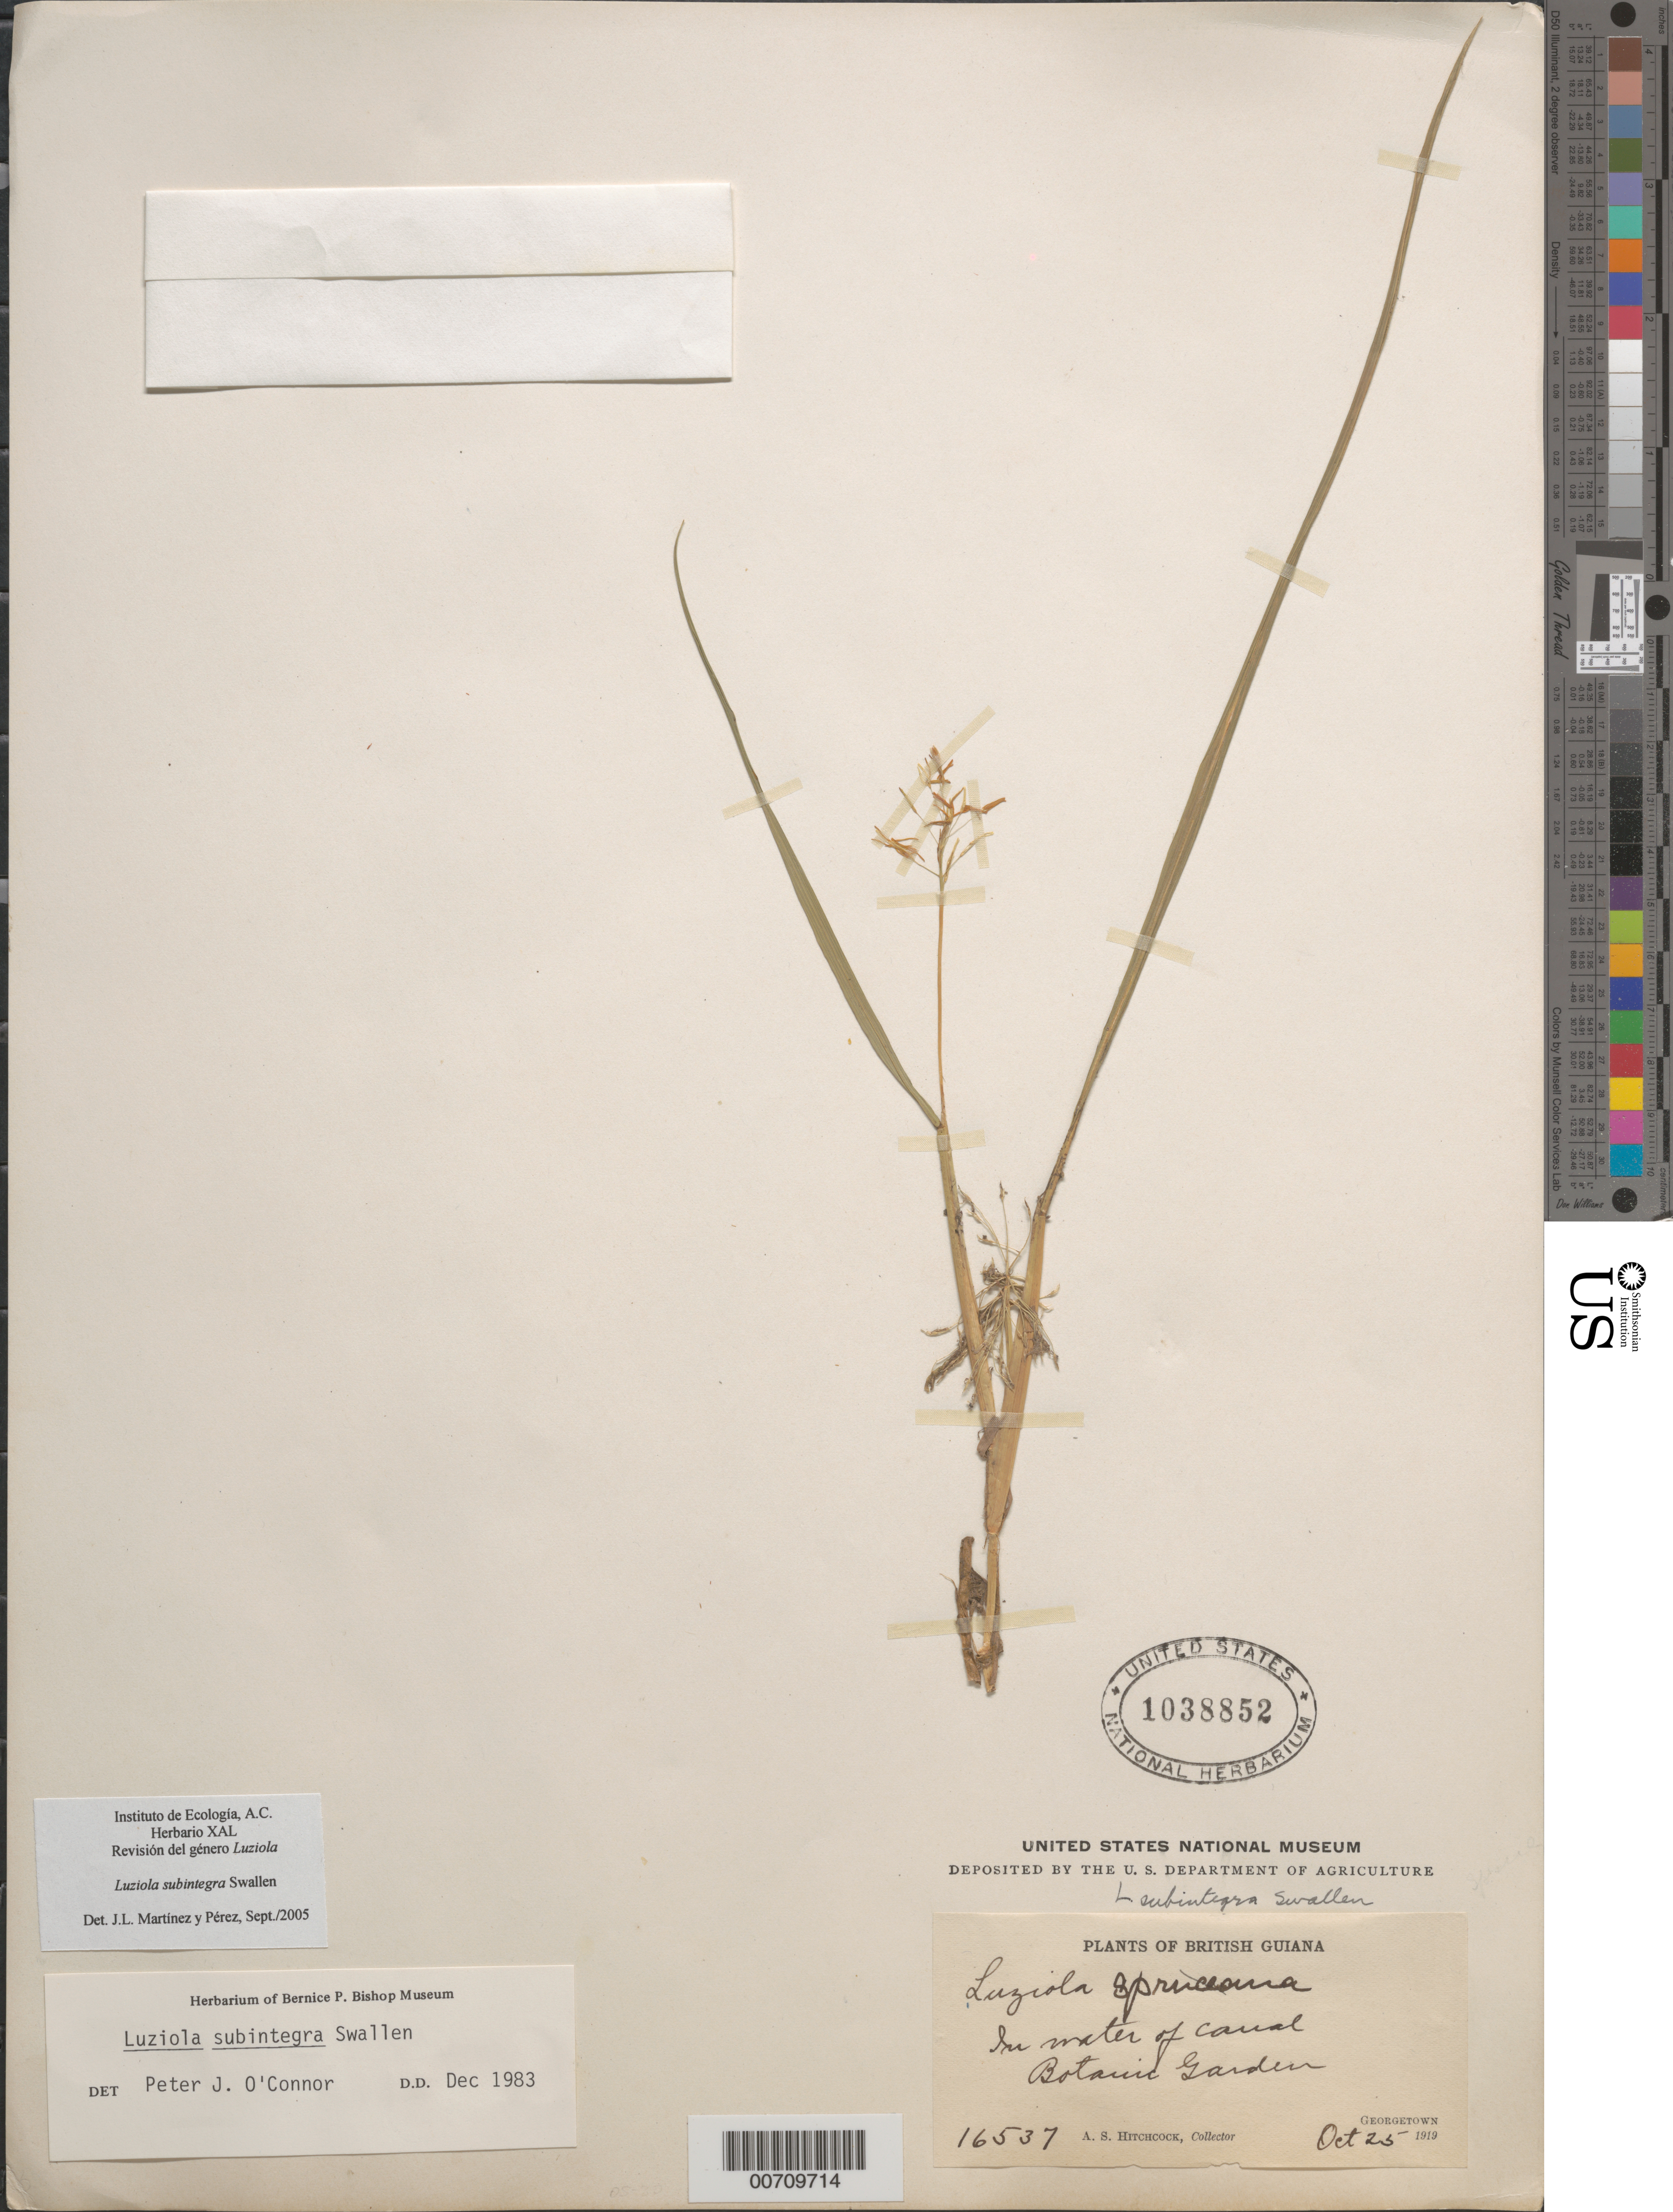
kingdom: Plantae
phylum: Tracheophyta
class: Liliopsida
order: Poales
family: Poaceae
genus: Luziola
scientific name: Luziola subintegra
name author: Swallen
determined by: O'Connor, P. J.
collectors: A. S. Hitchcock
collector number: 16537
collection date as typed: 25-Oct-19 to 26-Oct-19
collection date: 1919-10-25/1919-10-26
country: Guyana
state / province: Demerara-Mahaica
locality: Georgetown, wild land in Botanic Garden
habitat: In water of canal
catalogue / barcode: US 1038852